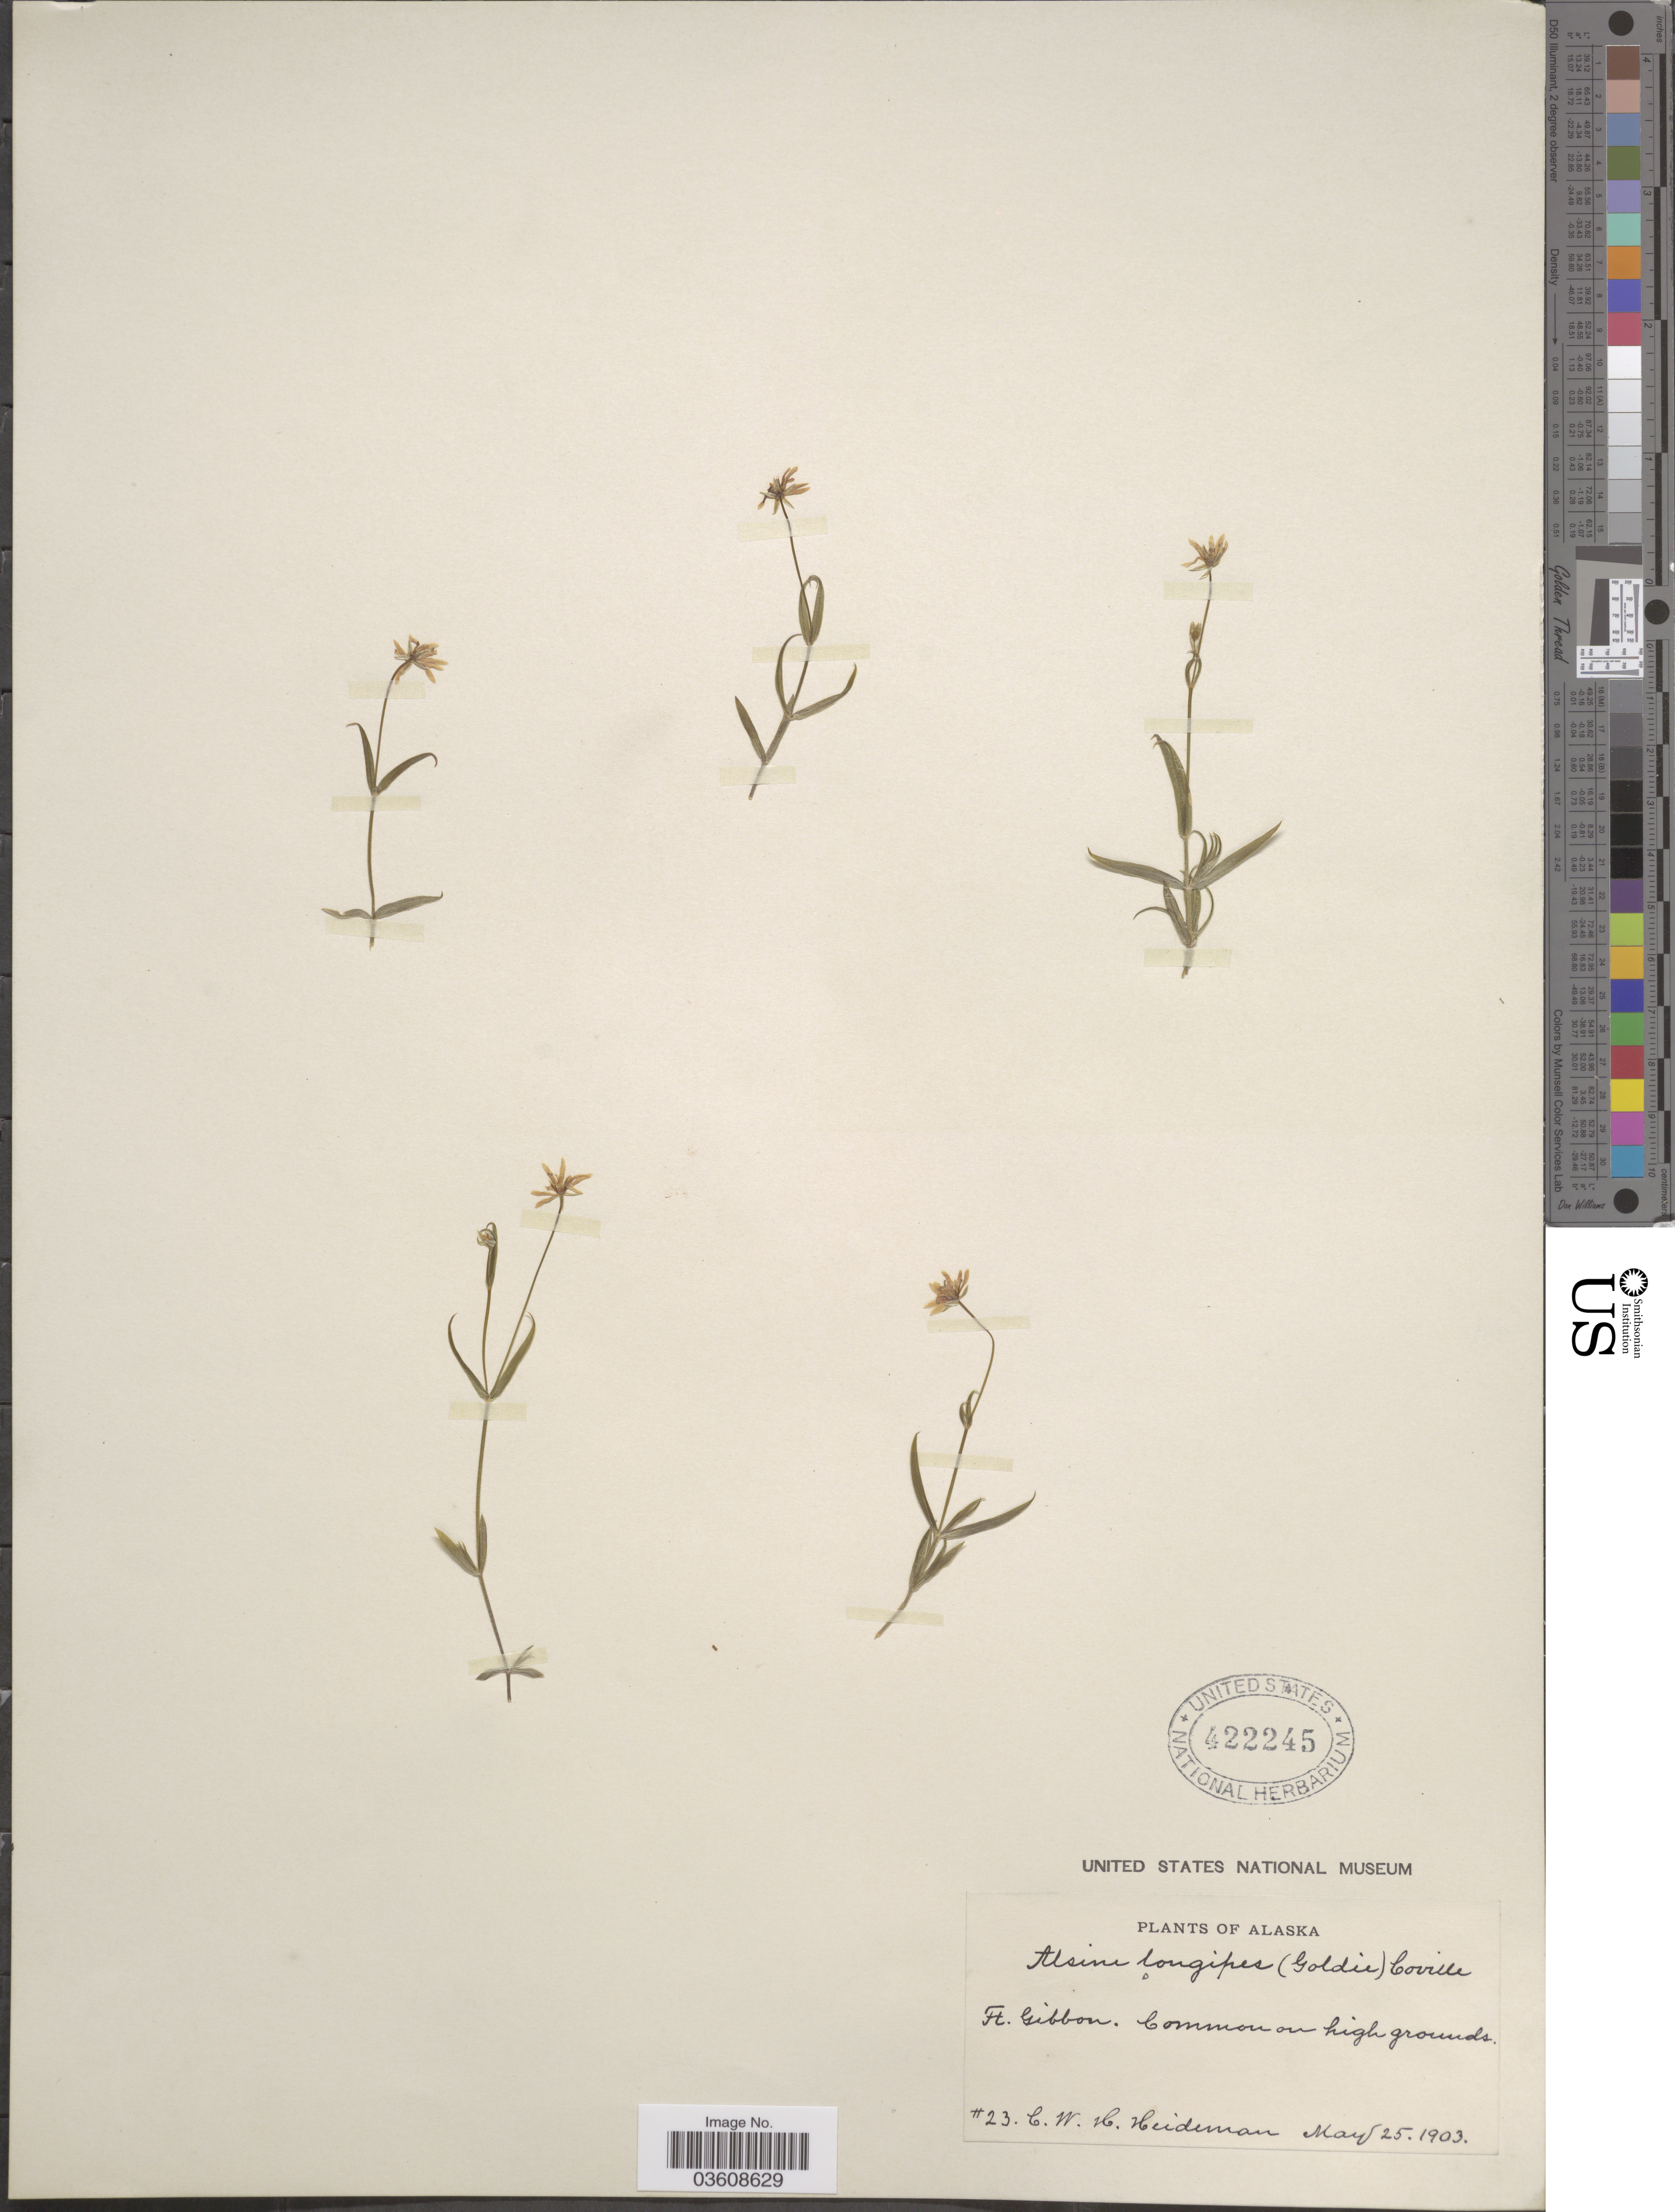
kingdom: Plantae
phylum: Tracheophyta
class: Magnoliopsida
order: Caryophyllales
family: Caryophyllaceae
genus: Stellaria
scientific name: Stellaria longipes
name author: Goldie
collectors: C. Heideman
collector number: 23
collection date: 1903-05-25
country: United States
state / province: Alaska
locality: Ft. Gibbon.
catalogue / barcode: US 422245